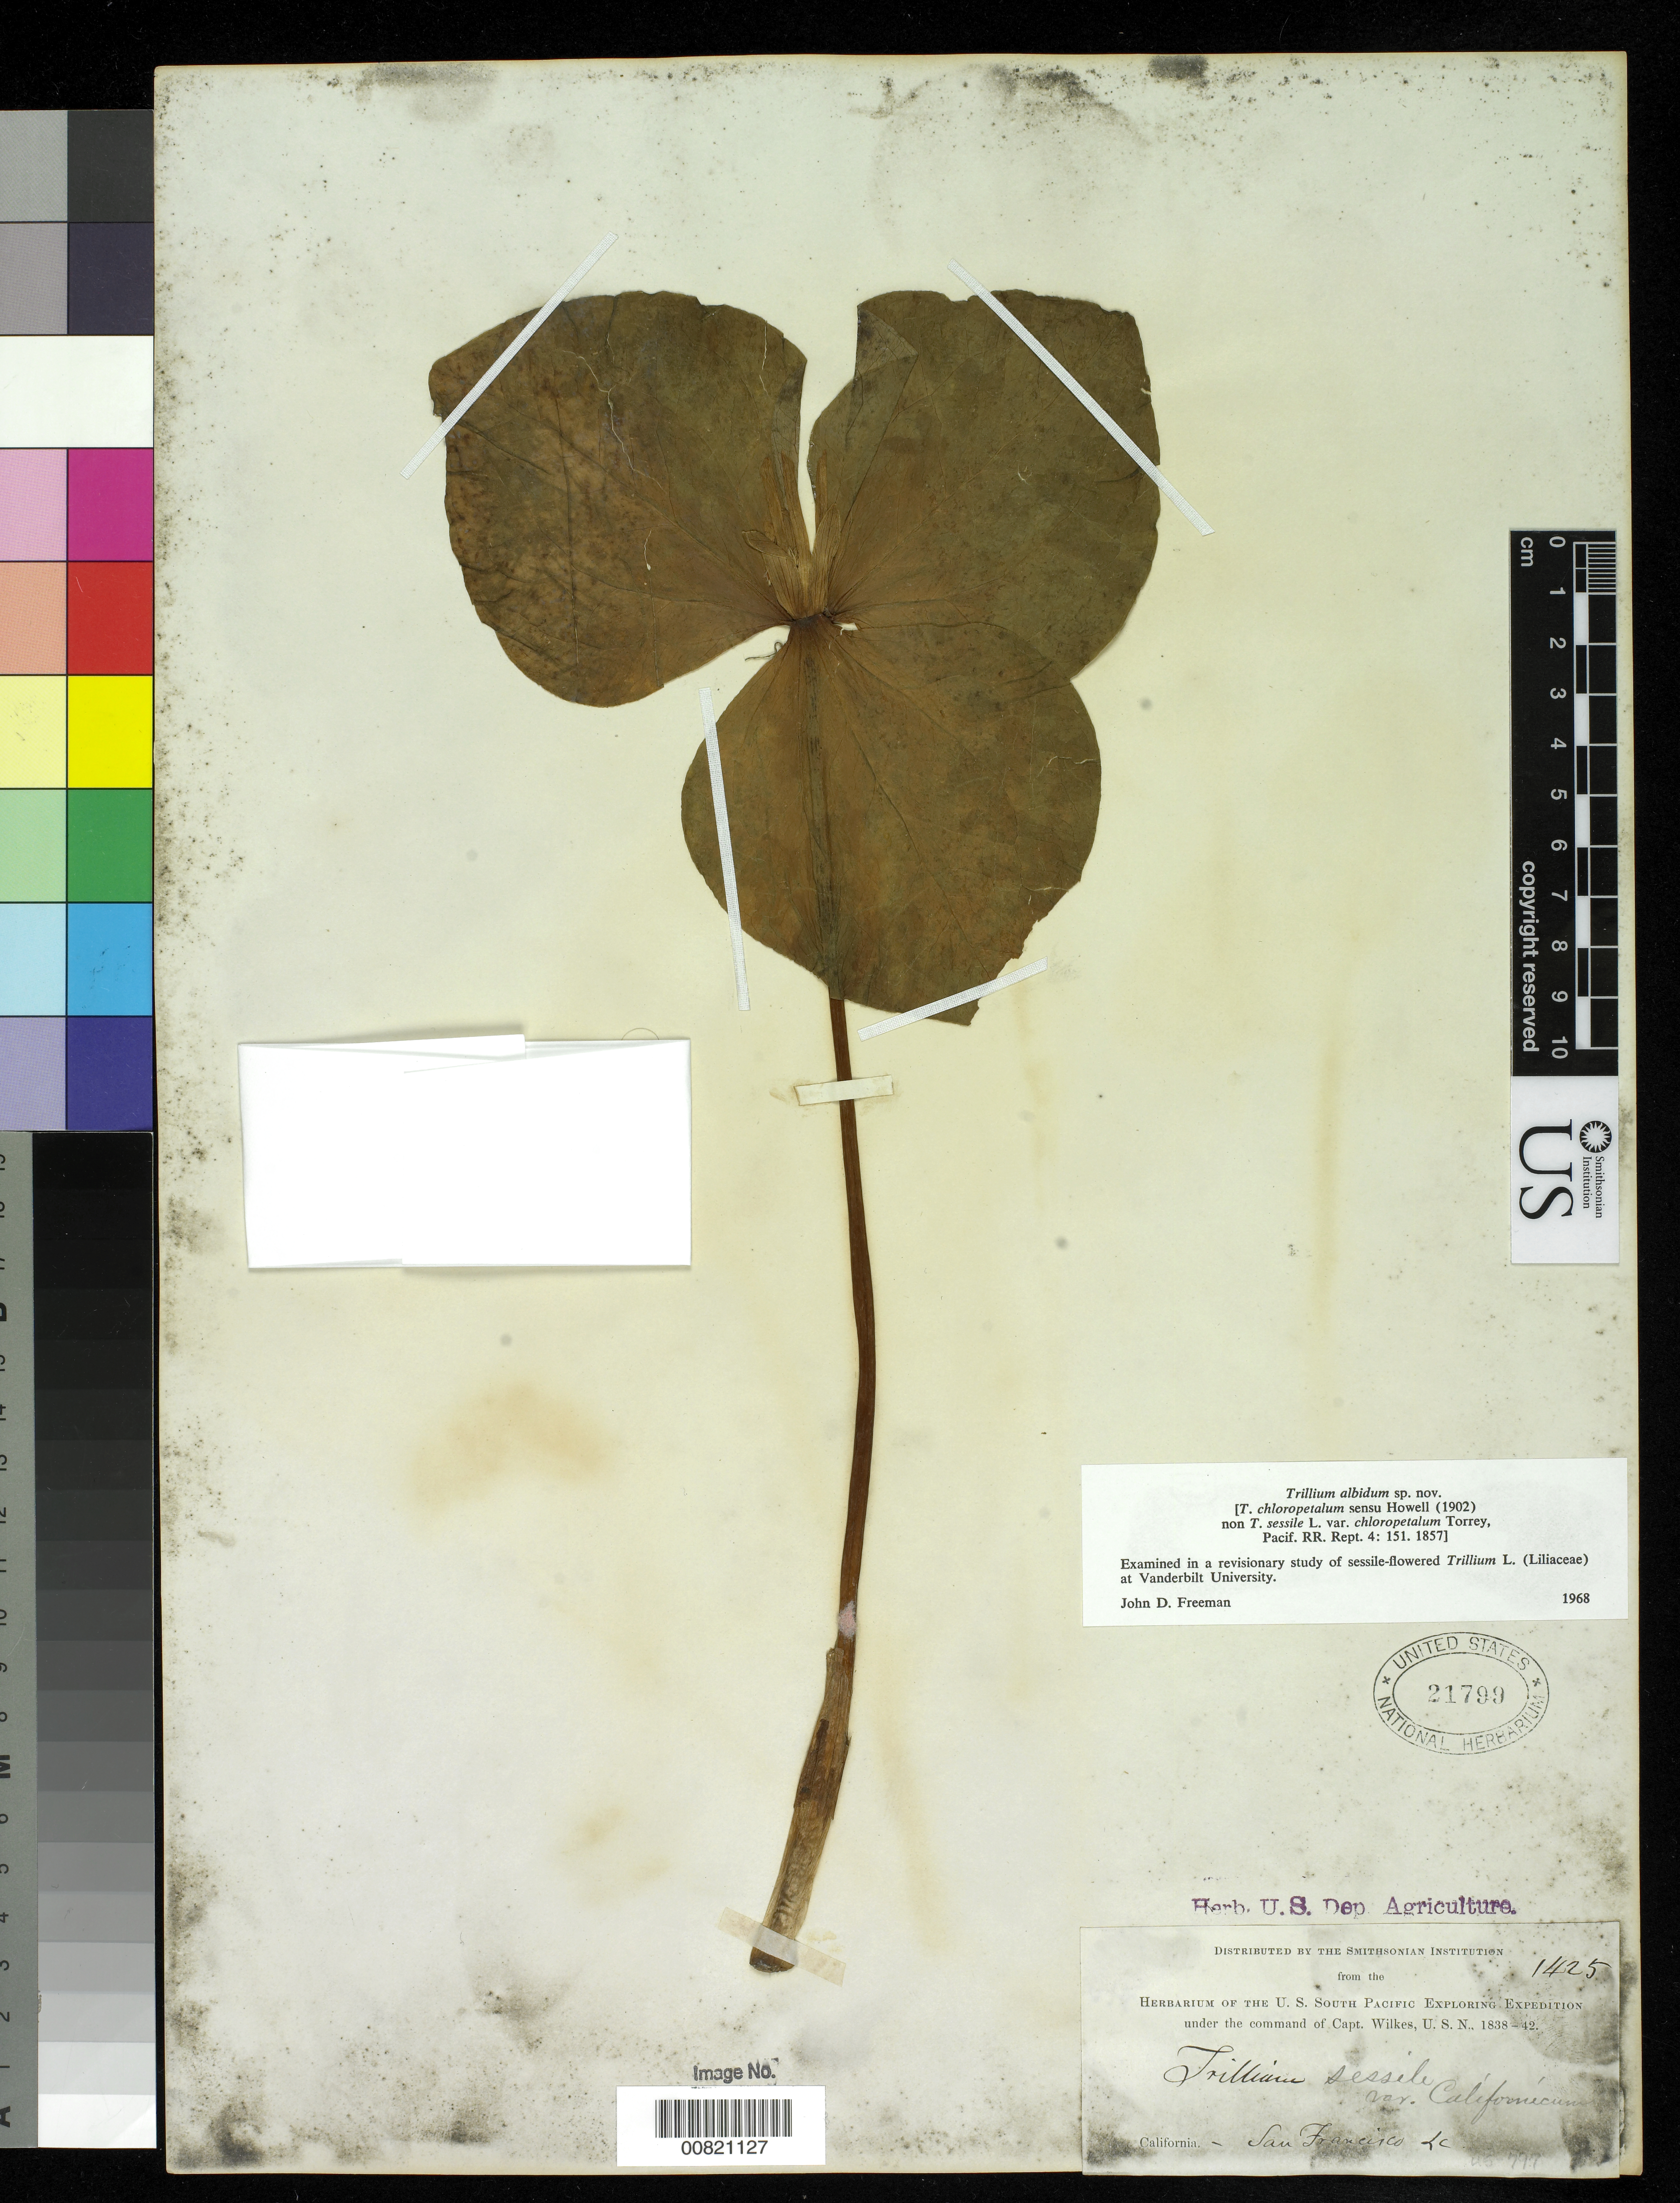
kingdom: Plantae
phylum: Tracheophyta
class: Liliopsida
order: Liliales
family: Melanthiaceae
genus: Trillium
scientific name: Trillium albidum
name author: J. D. Freeman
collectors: Wilkes Explor. Exped.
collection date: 1838/1842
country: United States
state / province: California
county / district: San Francisco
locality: San Francisco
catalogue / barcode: US 21799